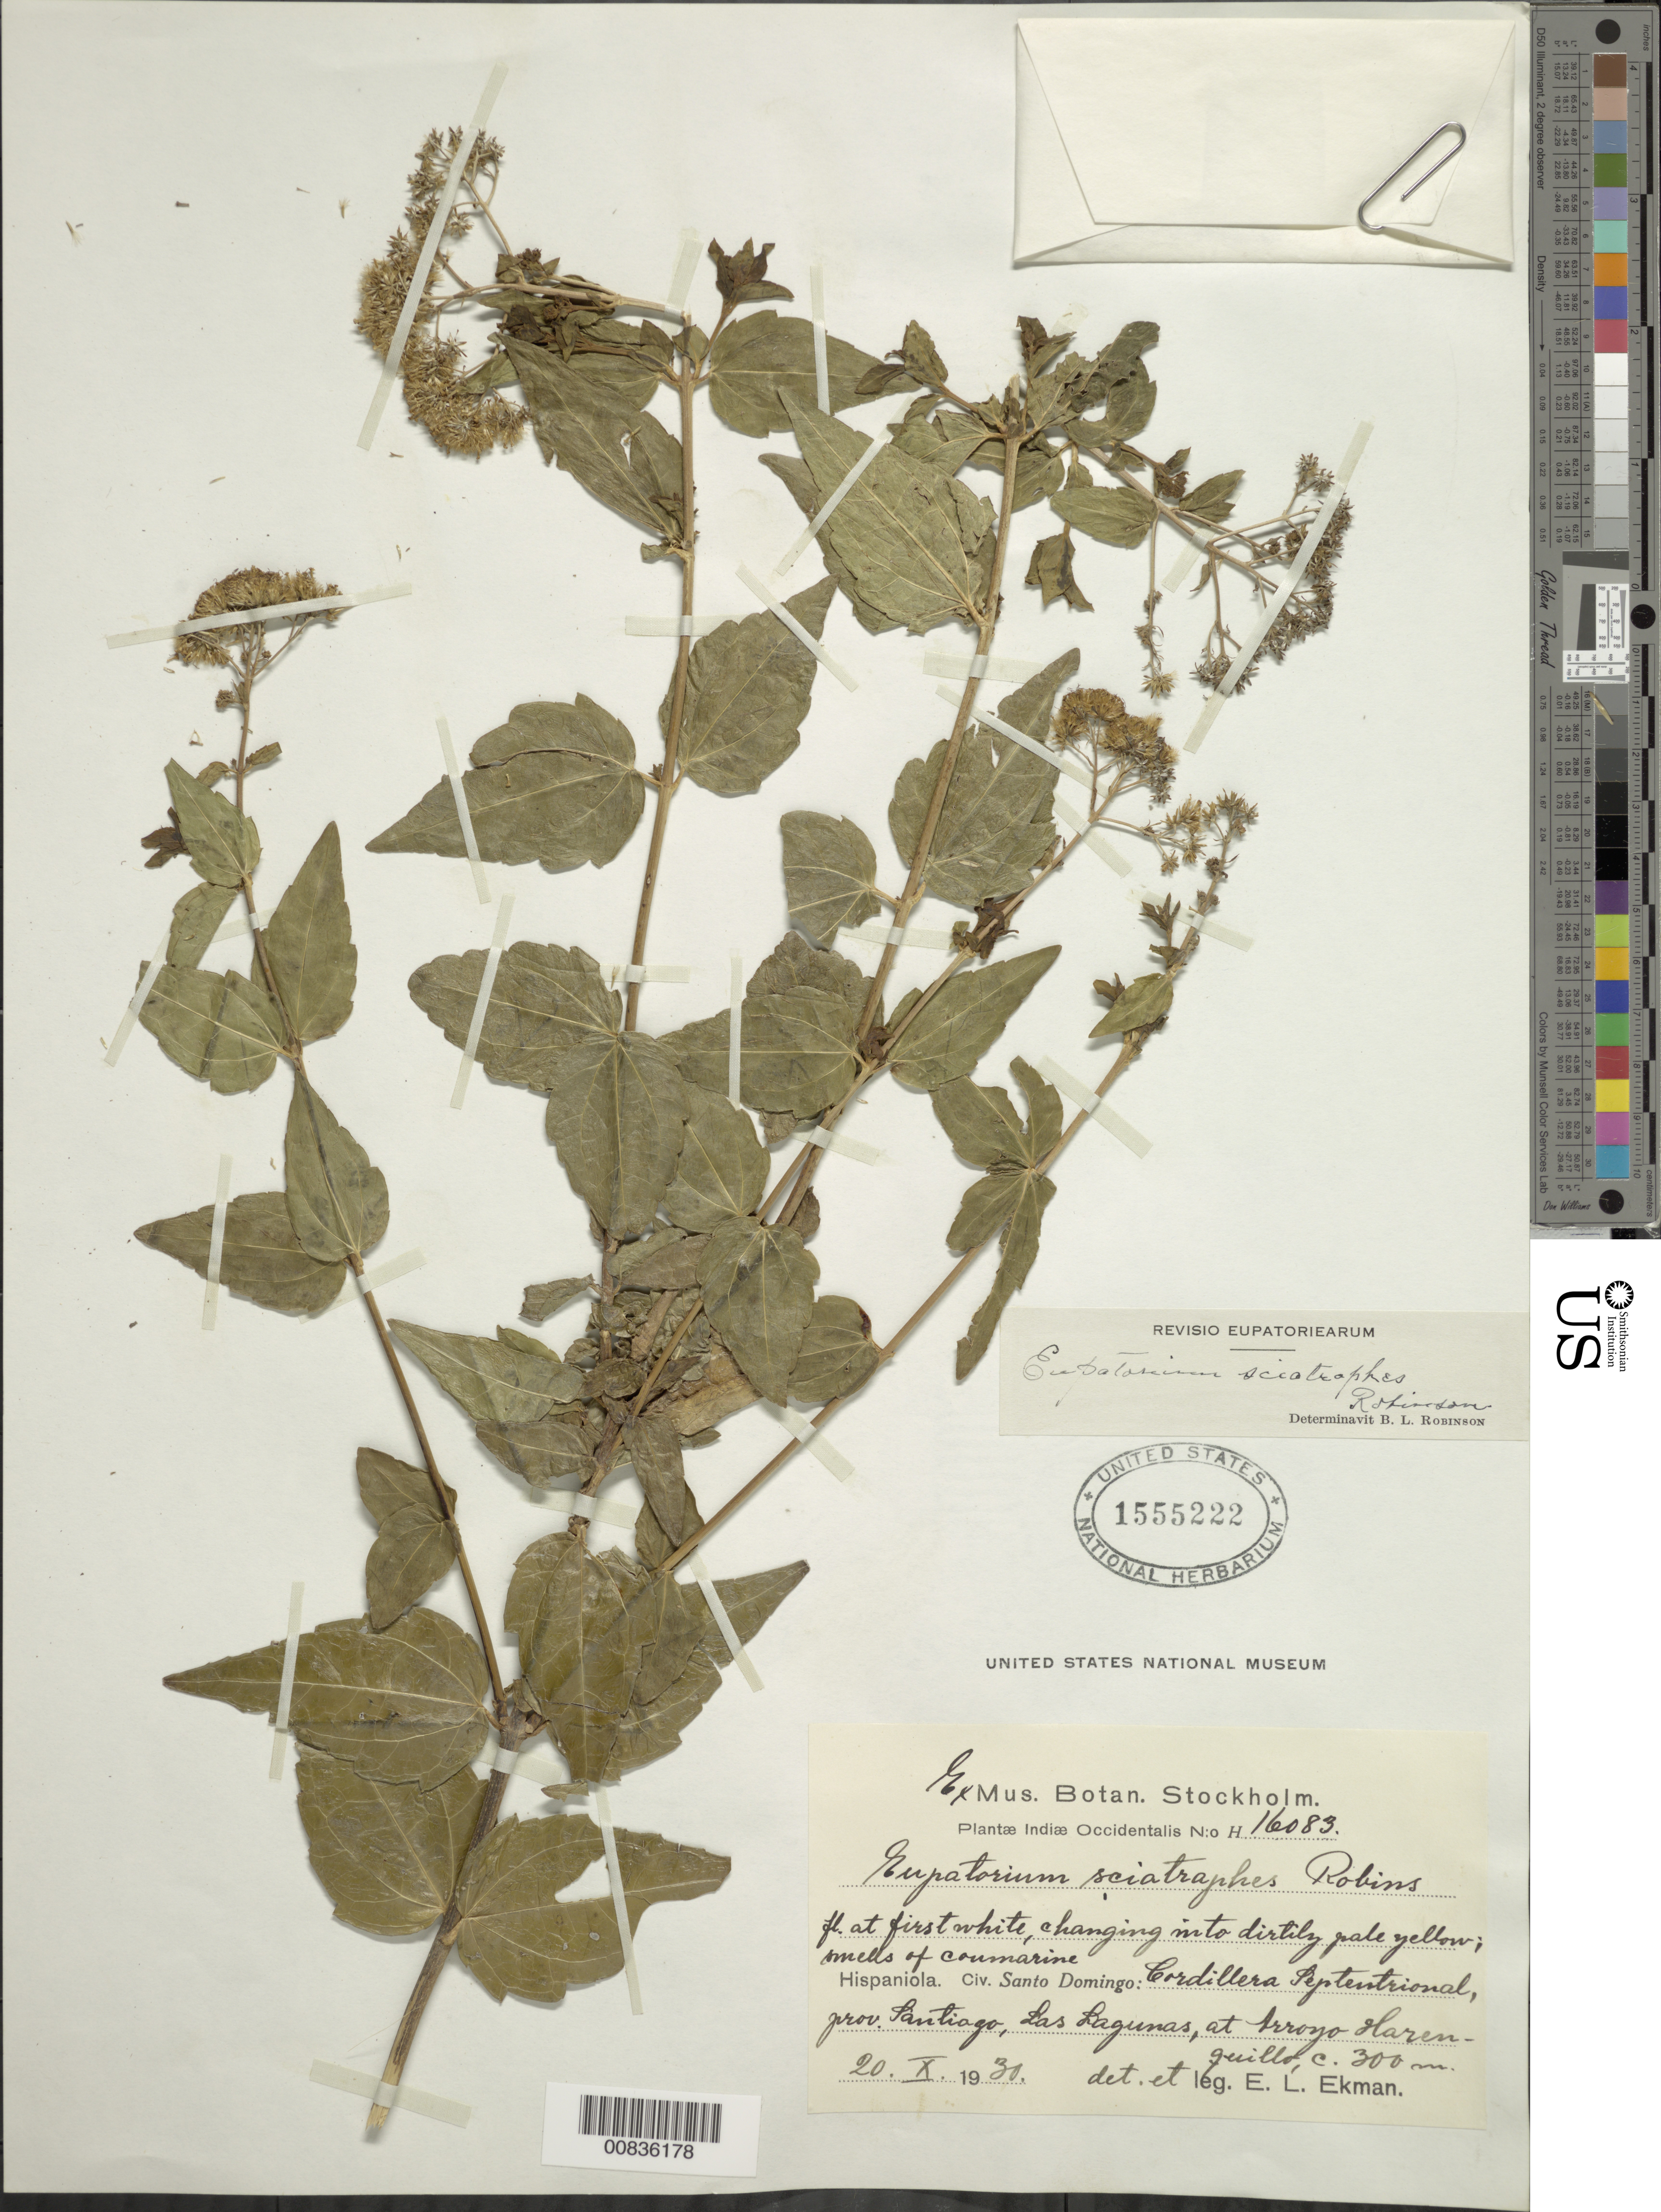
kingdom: Plantae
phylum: Tracheophyta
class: Magnoliopsida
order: Asterales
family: Asteraceae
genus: Koanophyllon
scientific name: Koanophyllon sciatraphes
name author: (B.L. Rob.) R.M. King & H. Rob.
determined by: Robinson, B. L.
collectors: E. L. Ekman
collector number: H 16083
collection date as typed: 20 Oct 1930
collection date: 1930-10-20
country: Dominican Republic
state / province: Santiago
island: Hispaniola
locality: Cordillera Septentrional, Las Lagunas, at Arroyo Harenquillo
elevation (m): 300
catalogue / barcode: US 1555222